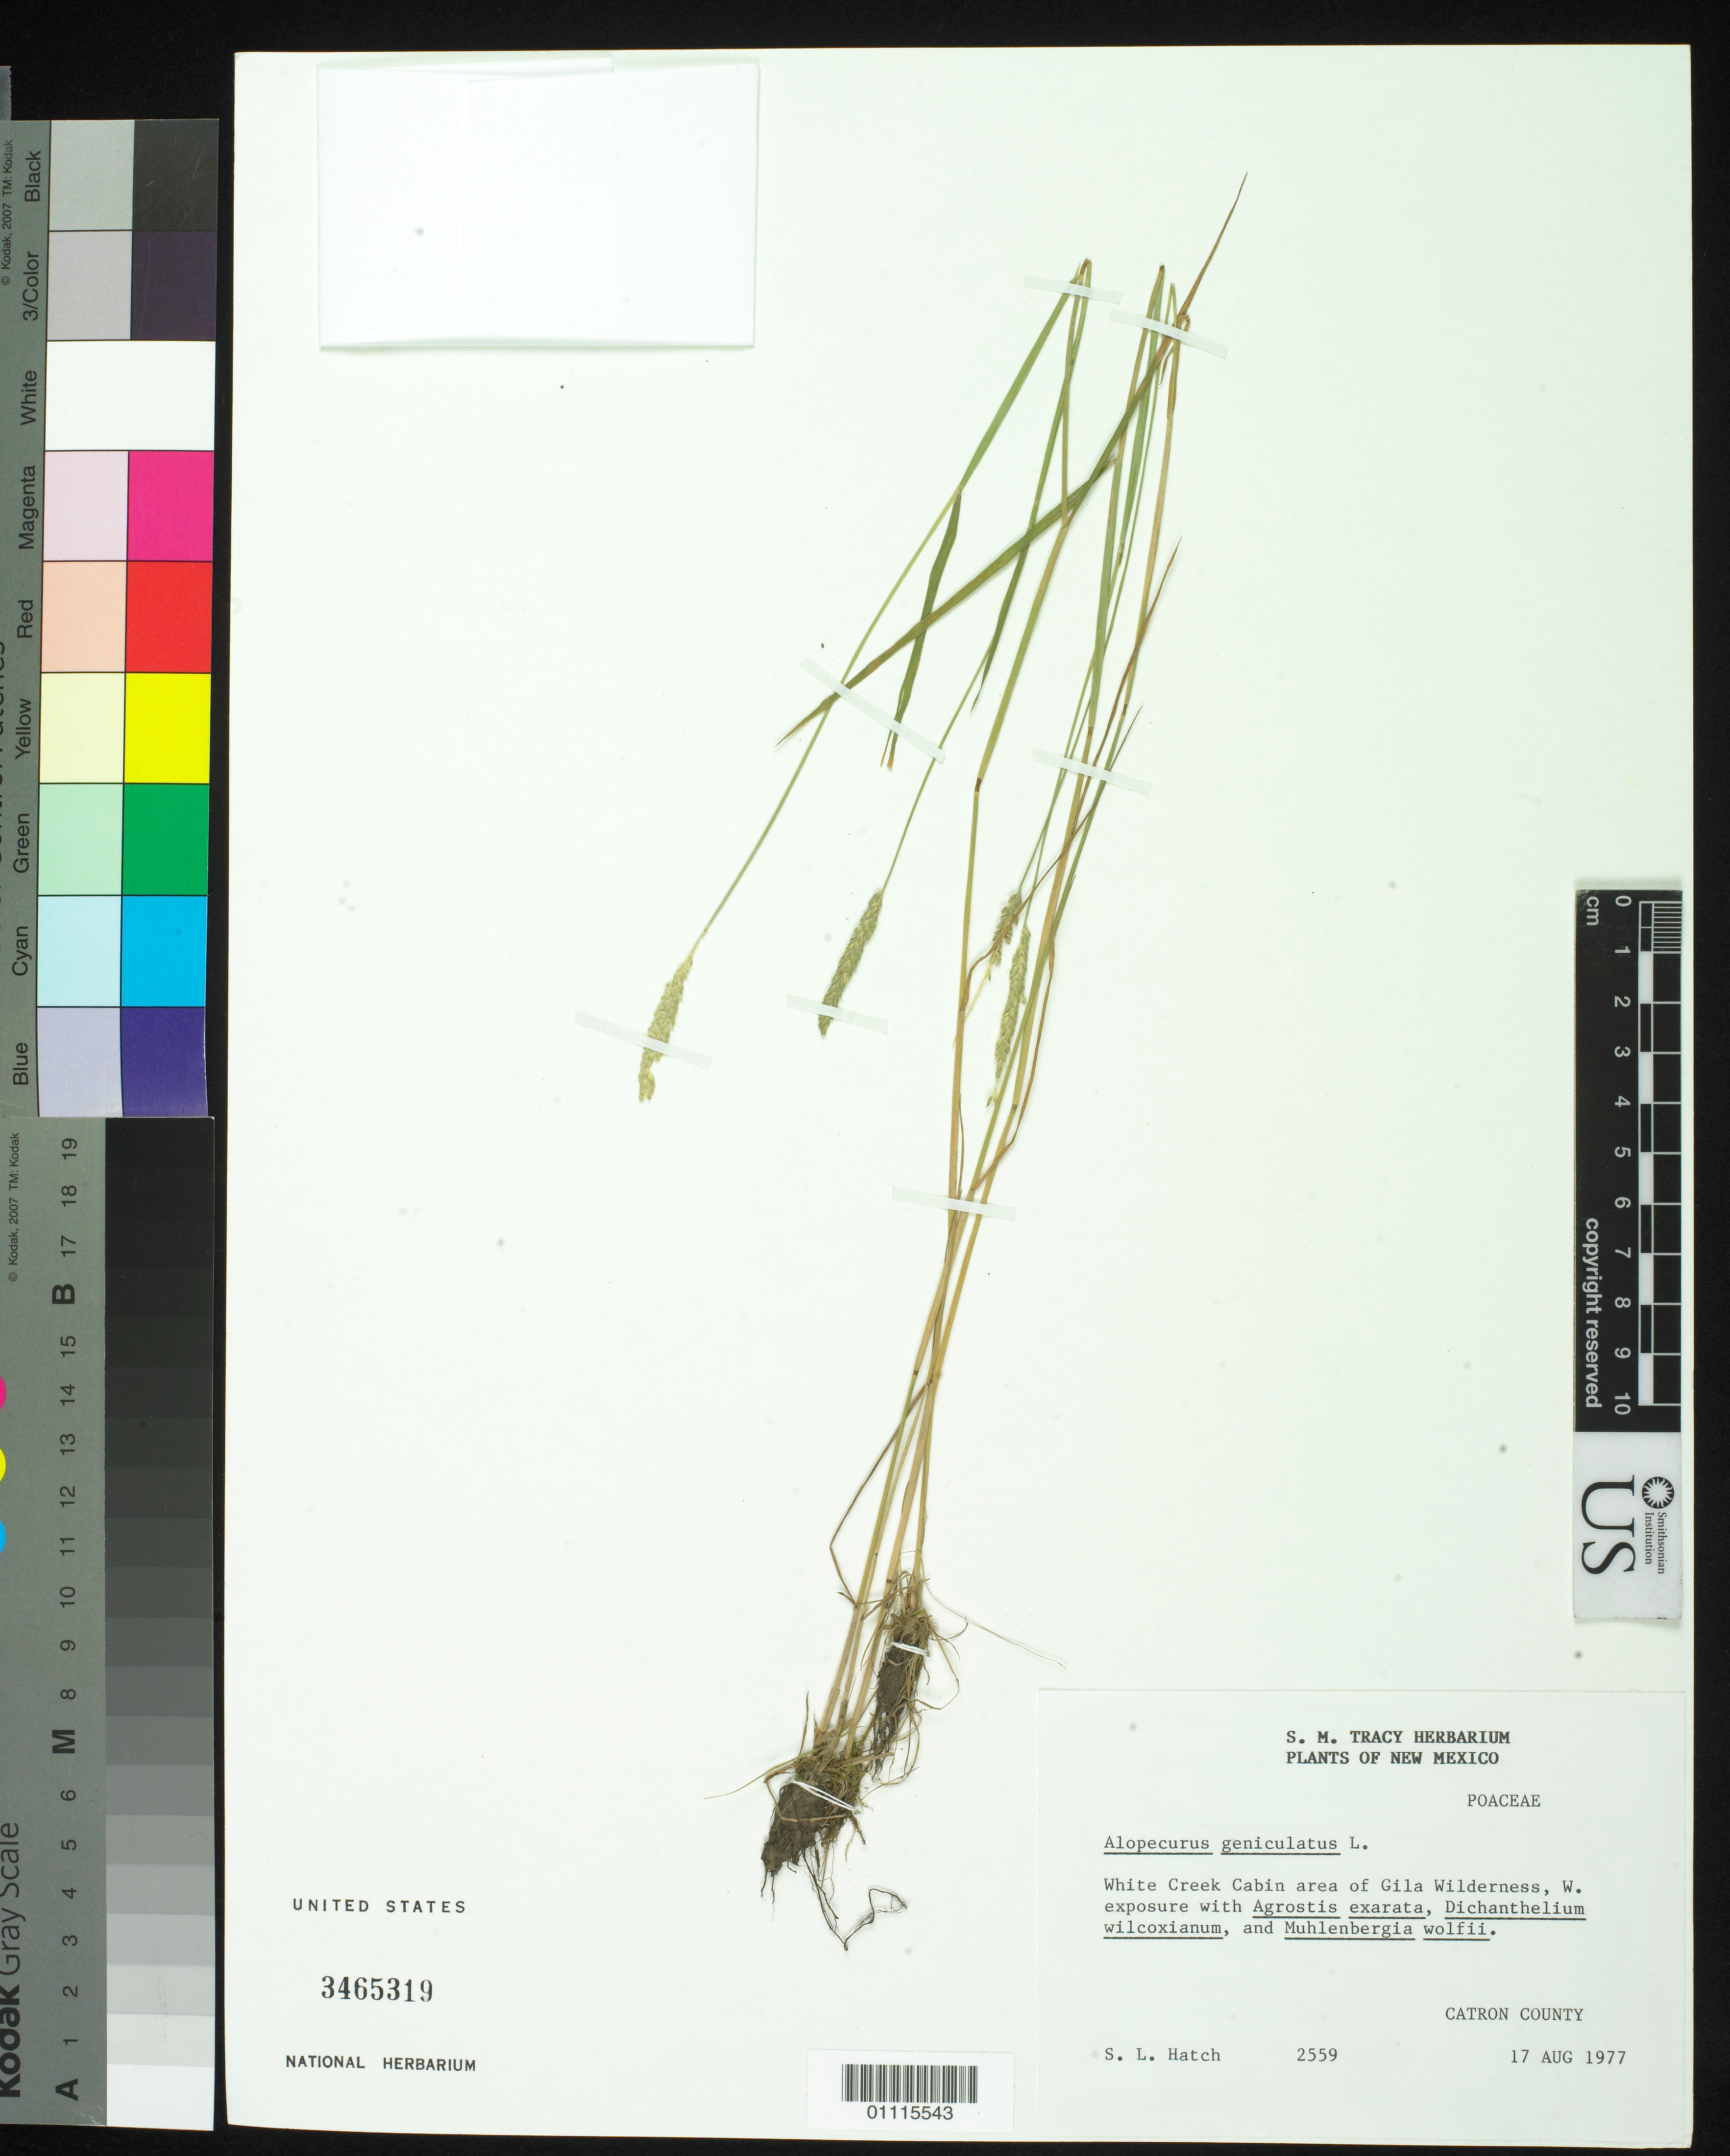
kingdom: Plantae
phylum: Tracheophyta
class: Liliopsida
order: Poales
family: Poaceae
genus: Alopecurus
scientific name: Alopecurus geniculatus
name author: L.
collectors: S. L. Hatch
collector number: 2559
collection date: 1977-08-17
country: United States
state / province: New Mexico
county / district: Catron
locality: White Creek Cabin area of Gila Wilderness.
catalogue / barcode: US 3465319